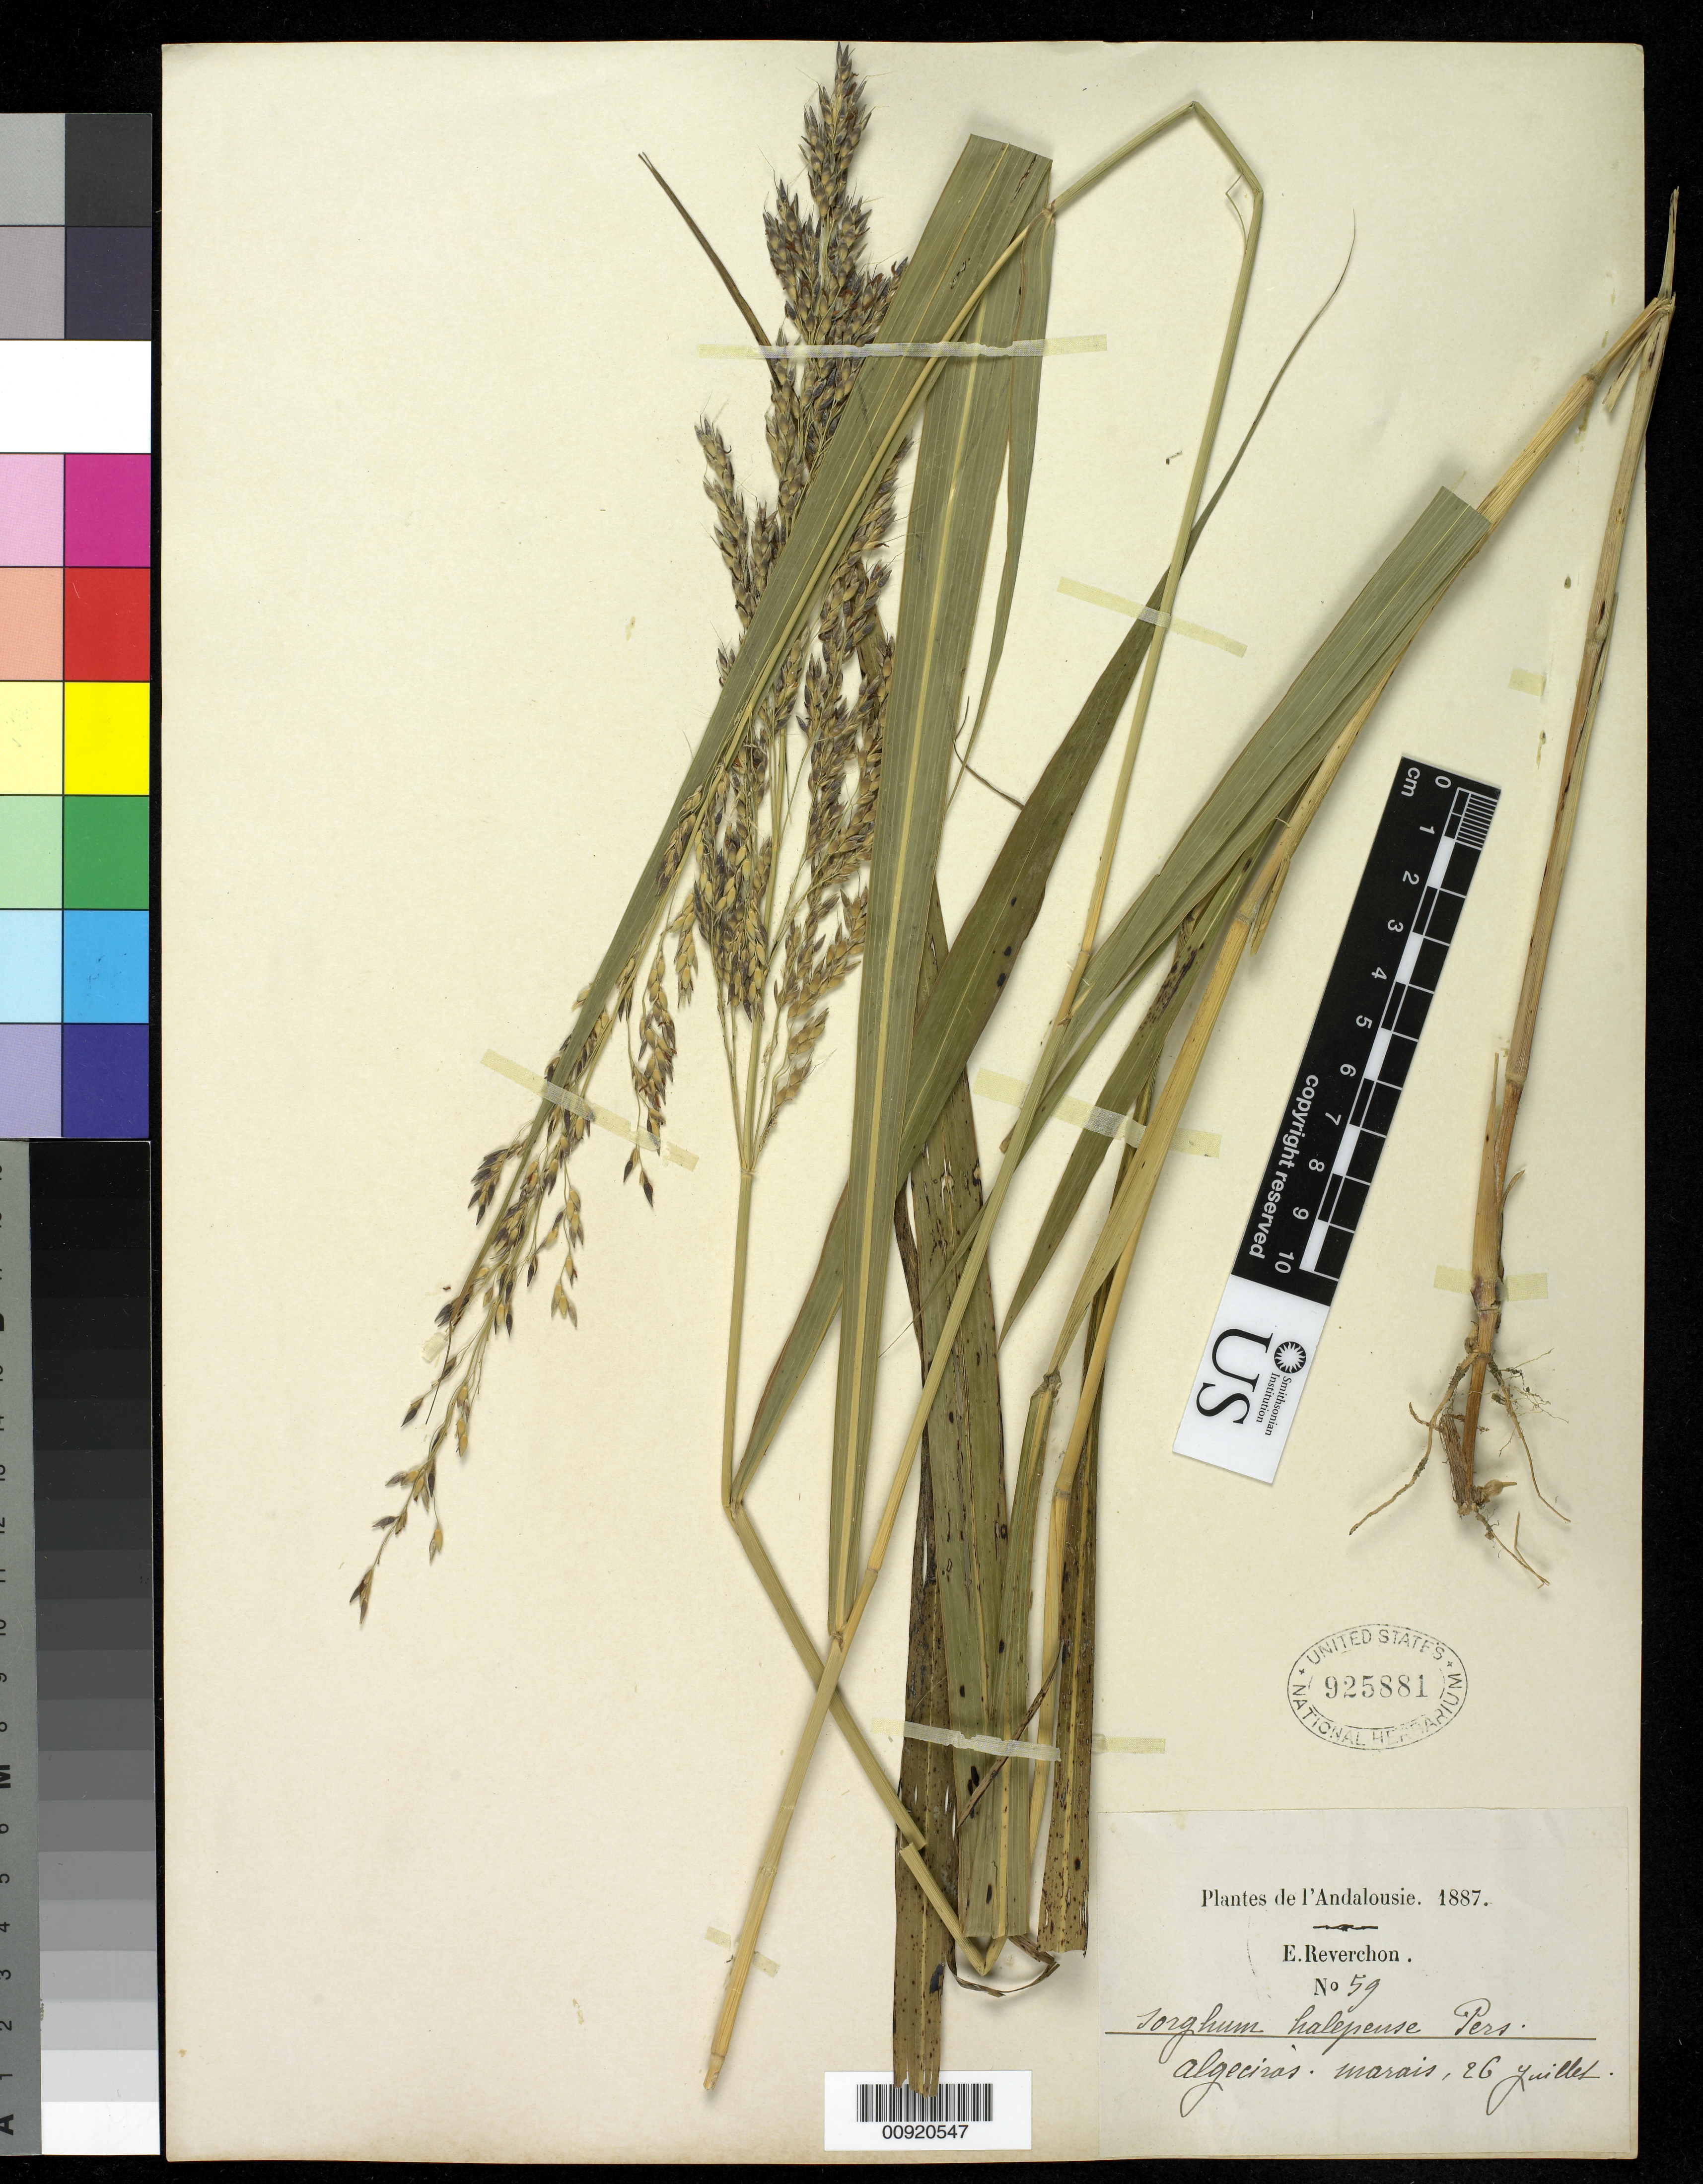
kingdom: Plantae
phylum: Tracheophyta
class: Liliopsida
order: Poales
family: Poaceae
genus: Sorghum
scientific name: Sorghum halepense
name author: (L.) Pers.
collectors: E. Reverchon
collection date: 1887-07-26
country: Spain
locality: Algeciras marais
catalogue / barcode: US 925881